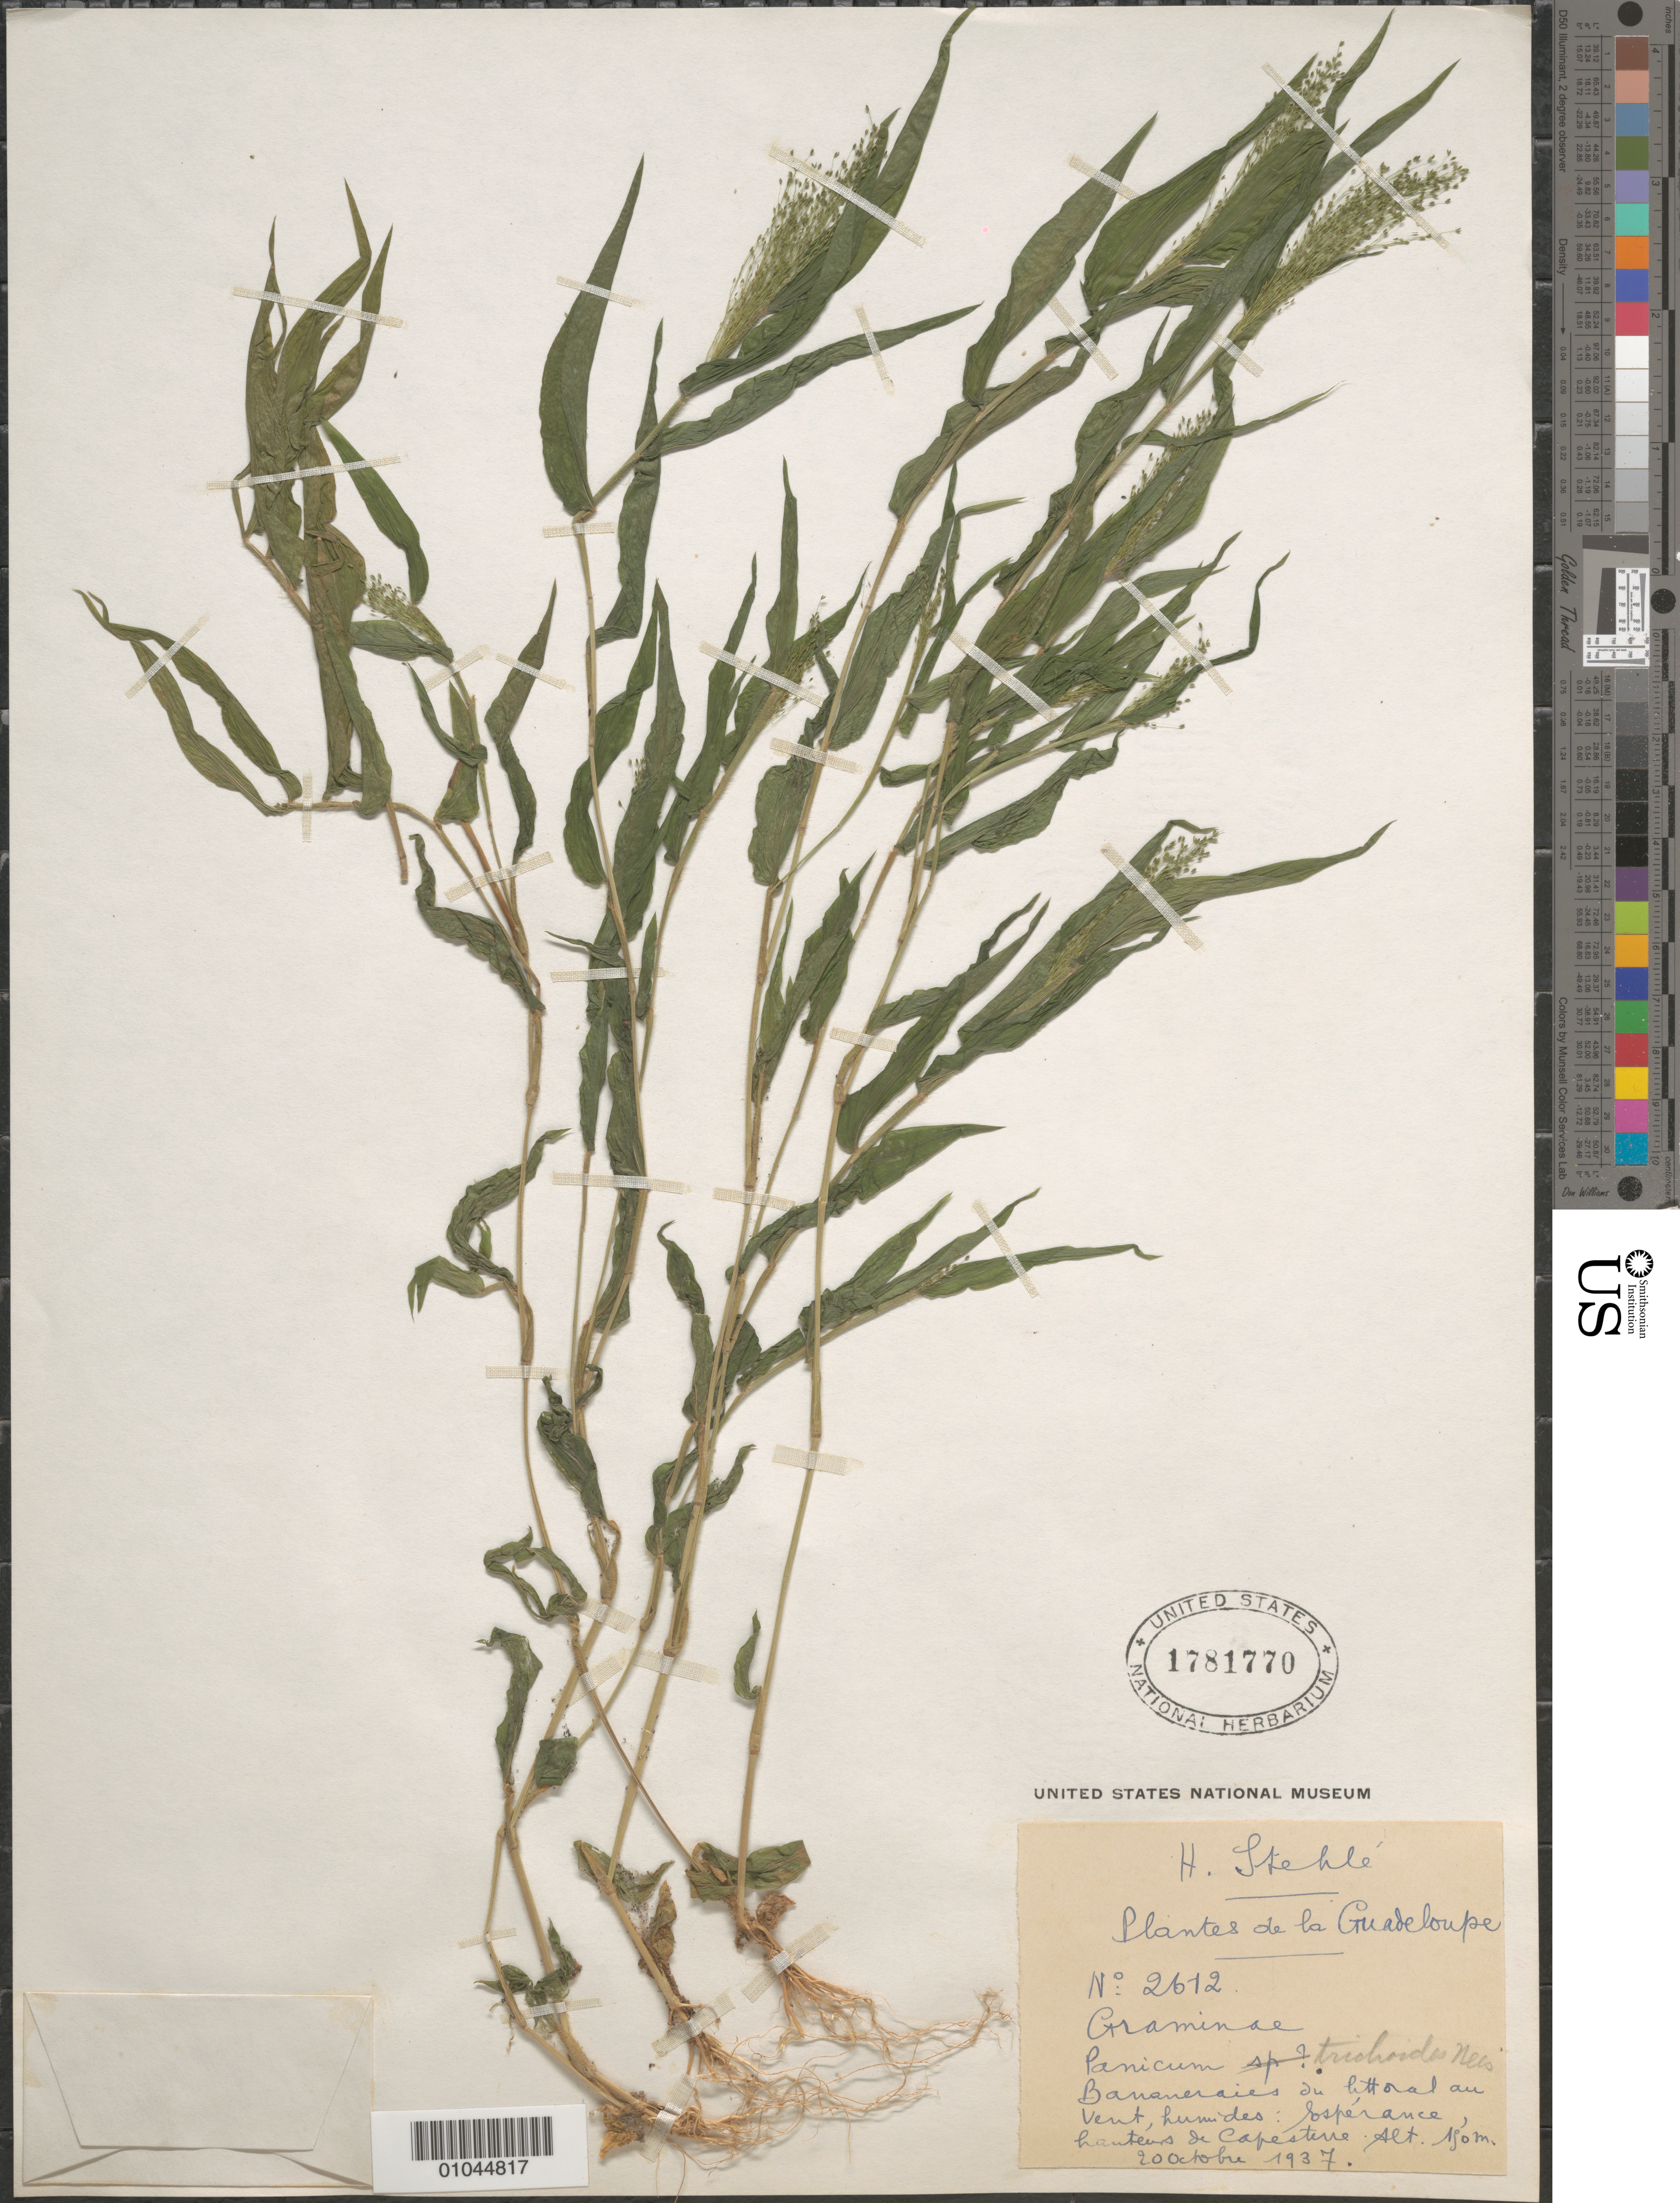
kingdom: Plantae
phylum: Tracheophyta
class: Liliopsida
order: Poales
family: Poaceae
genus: Panicum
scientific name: Panicum trichoides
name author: Sw.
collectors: H. Stehlé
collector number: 2612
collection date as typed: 20 Oct 1937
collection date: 1937-10-20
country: Guadeloupe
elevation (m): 150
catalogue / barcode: US 1781770